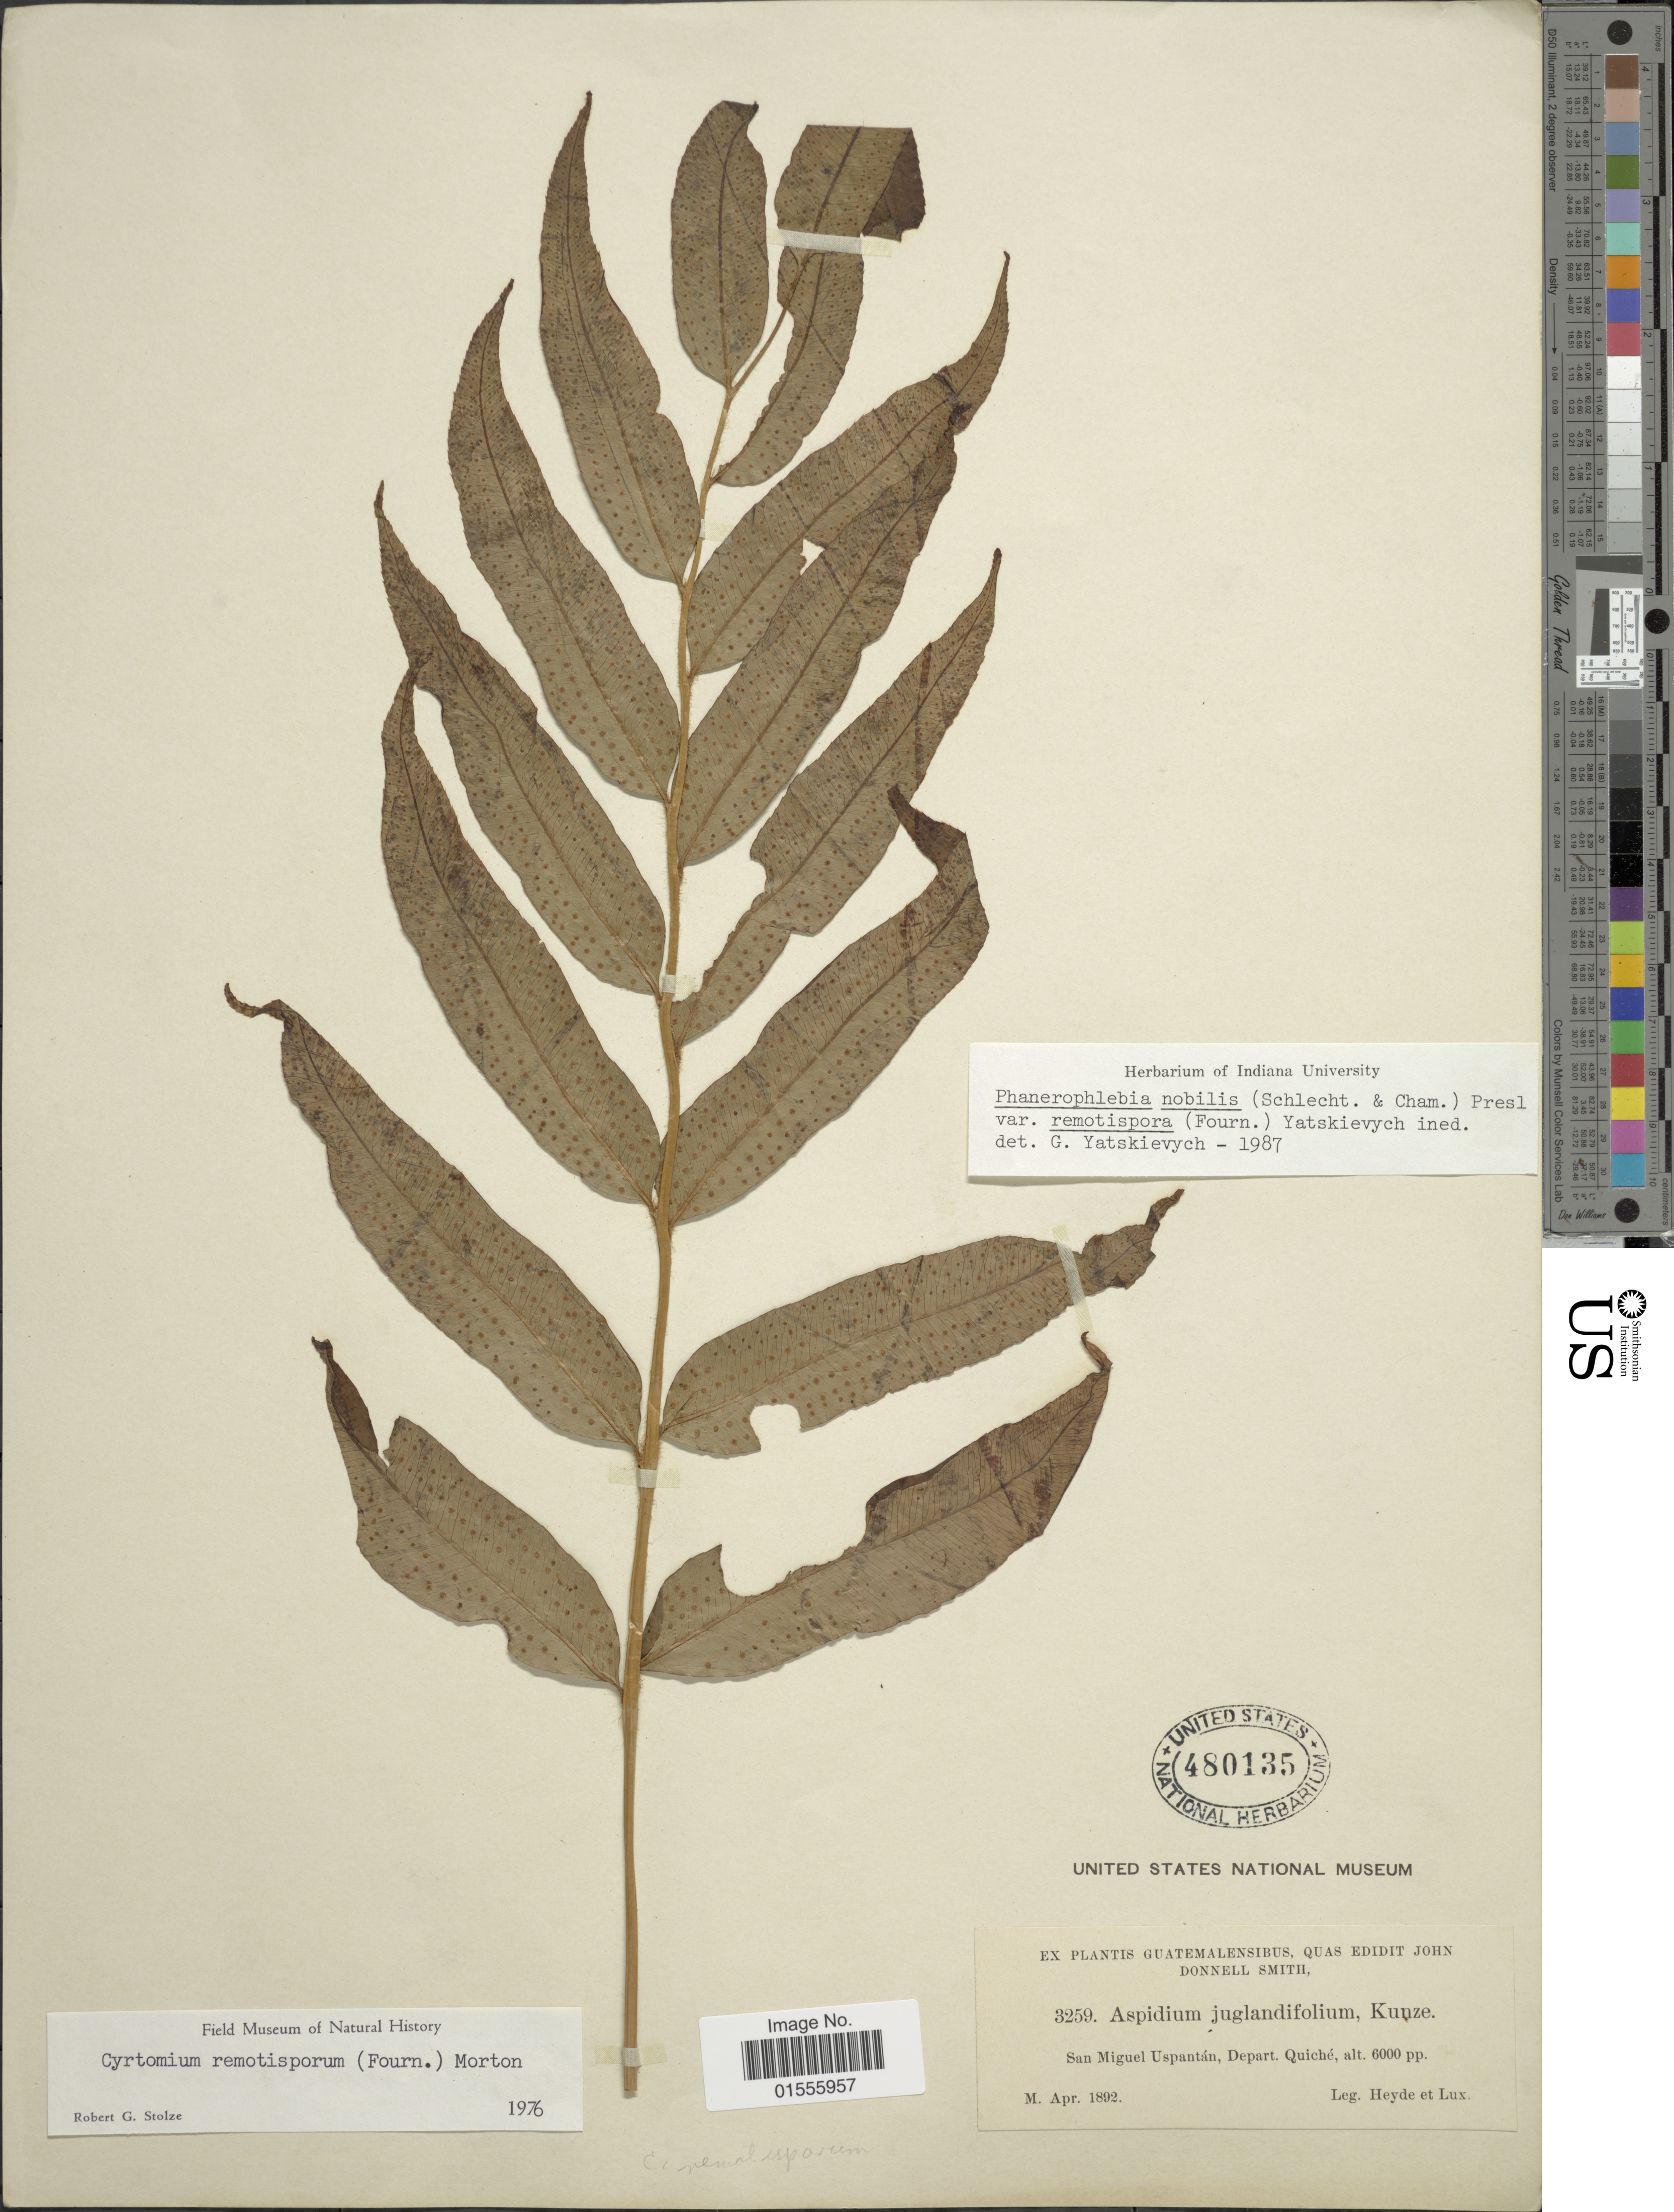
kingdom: Plantae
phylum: Tracheophyta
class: Polypodiopsida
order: Polypodiales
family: Dryopteridaceae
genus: Phanerophlebia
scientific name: Phanerophlebia remotispora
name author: E. Fourn.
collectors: Heyde & Lux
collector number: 3259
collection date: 1892-04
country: Guatemala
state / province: El Quiché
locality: San Miguel Uspantán, Depart Quiché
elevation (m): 1829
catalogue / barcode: US 480135